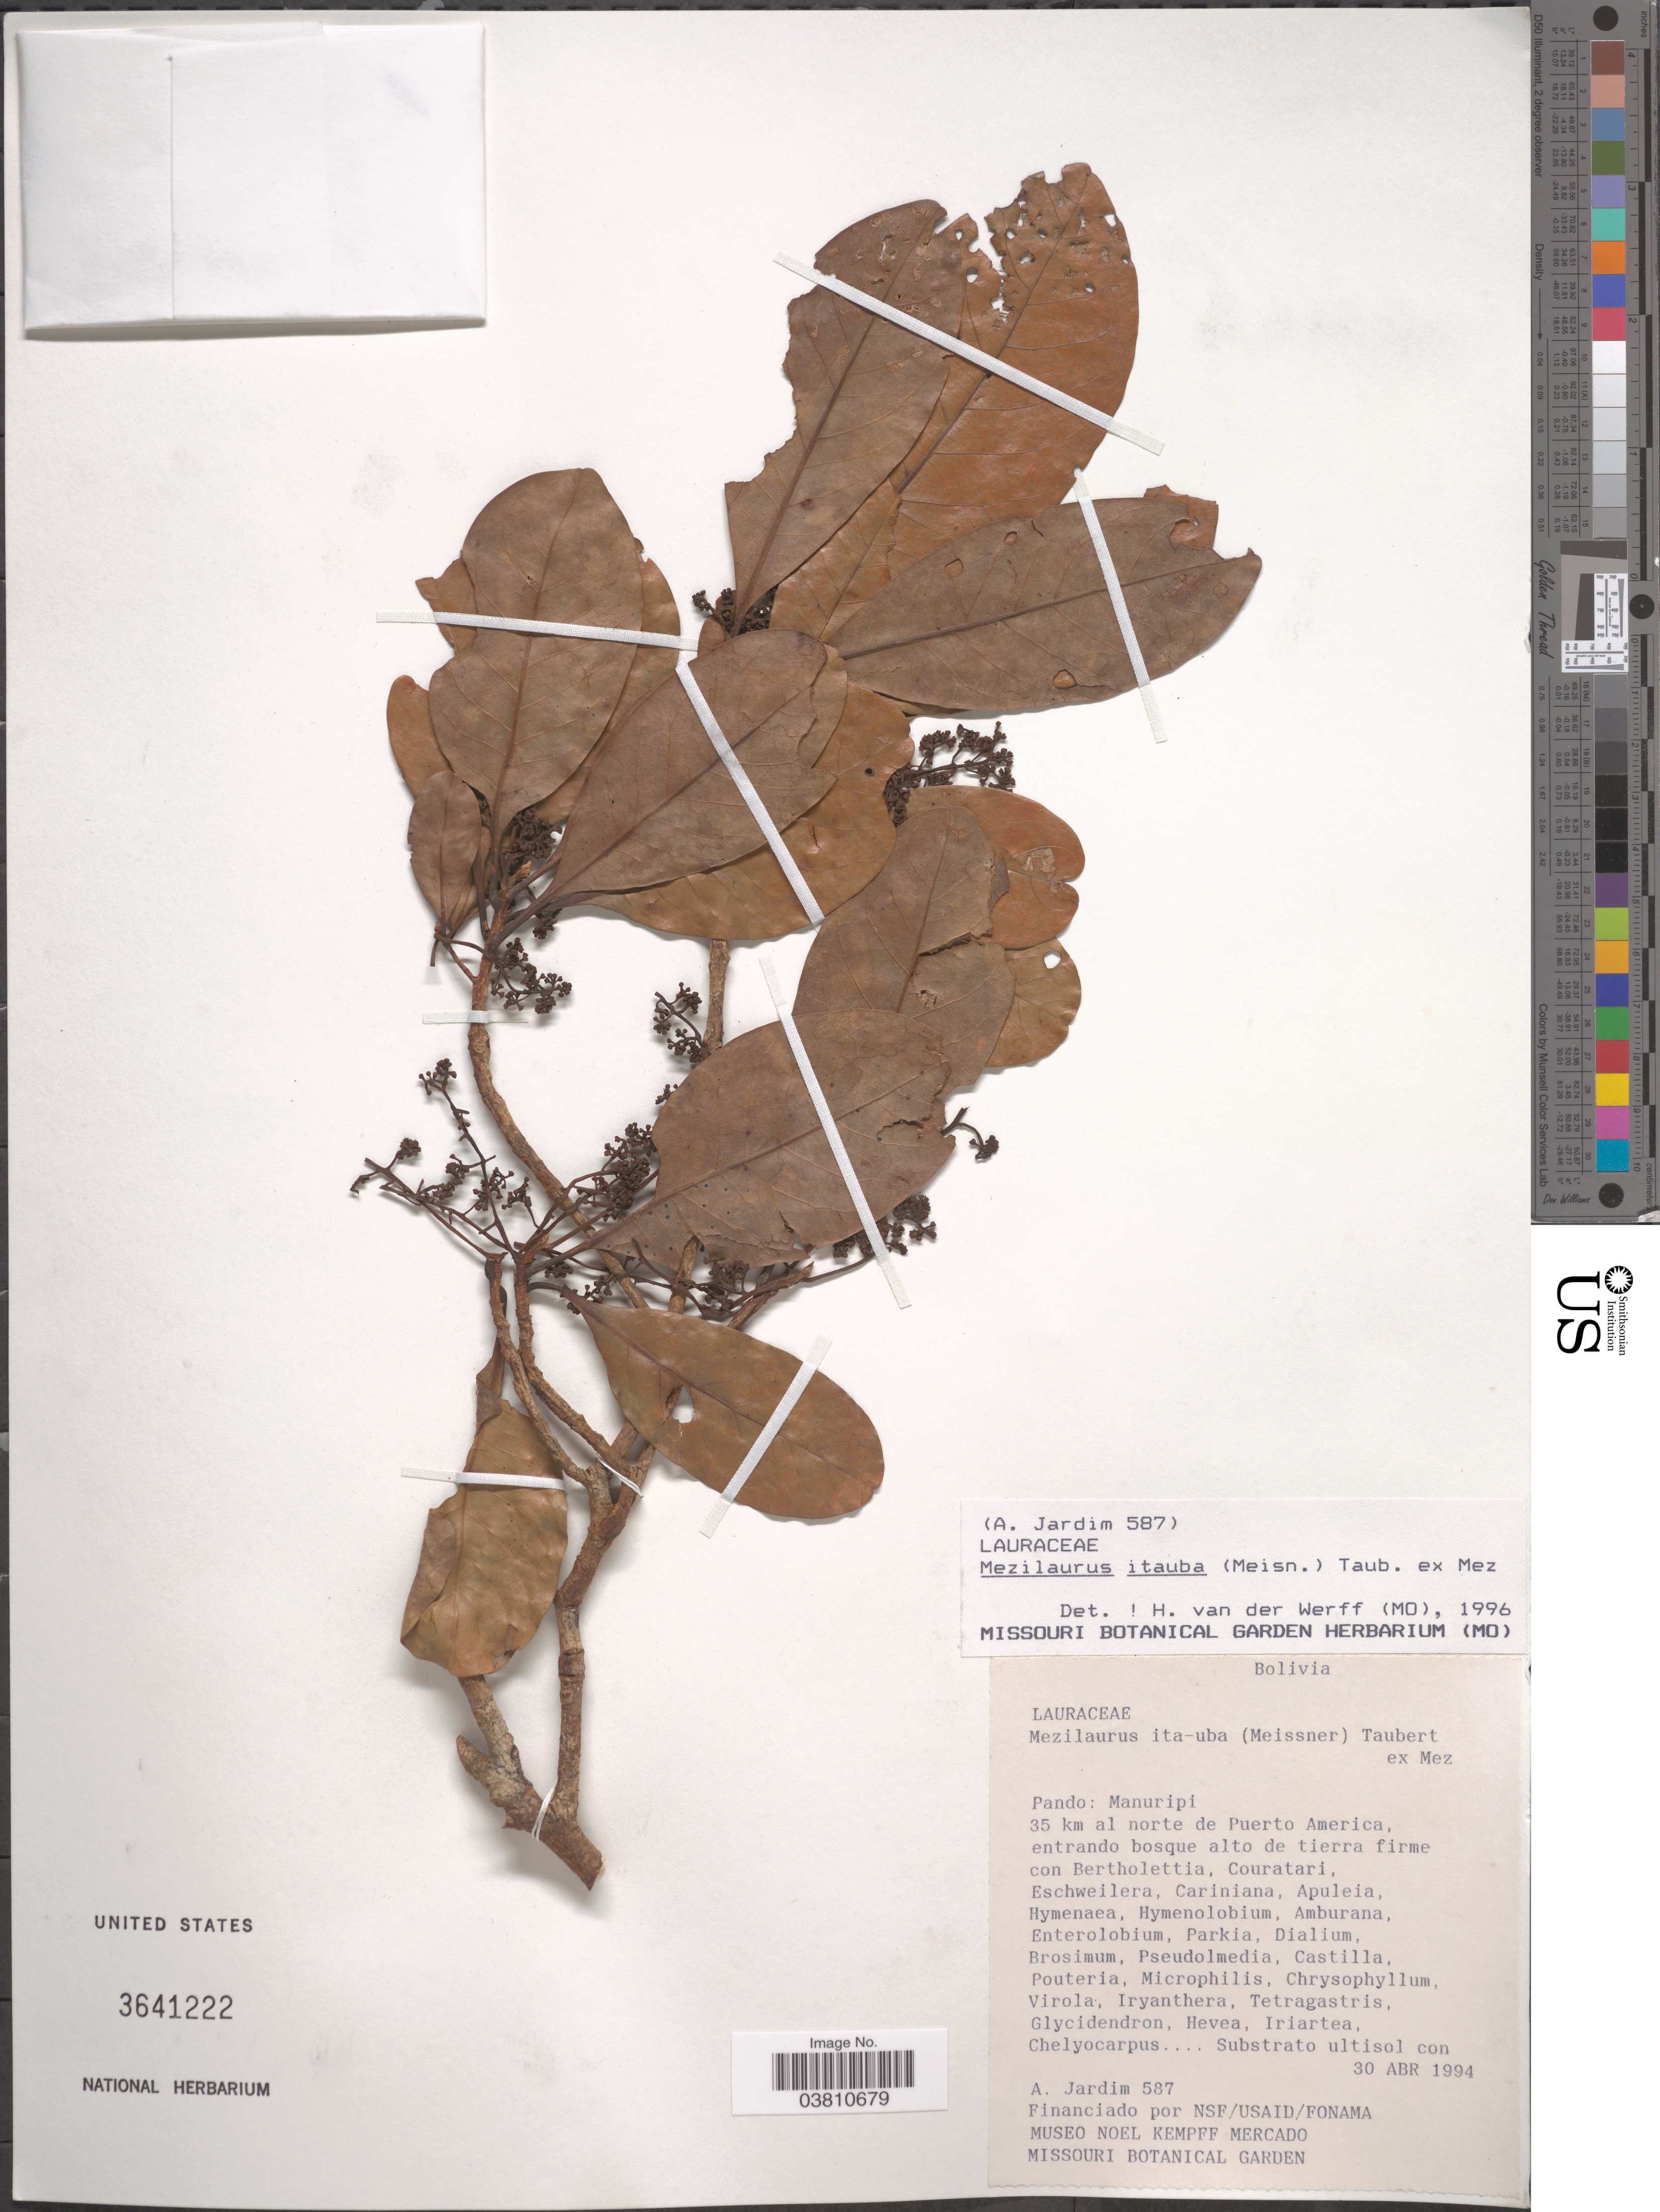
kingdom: Plantae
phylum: Tracheophyta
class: Magnoliopsida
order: Laurales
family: Lauraceae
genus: Mezilaurus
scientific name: Mezilaurus itauba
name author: (Meisn.) Benth. & Hook. f.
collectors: A. Jardim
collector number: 587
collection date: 1994-04-30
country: Bolivia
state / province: Pando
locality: Manuripi. 35 km al norte de Puerto America.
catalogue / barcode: US 3641222